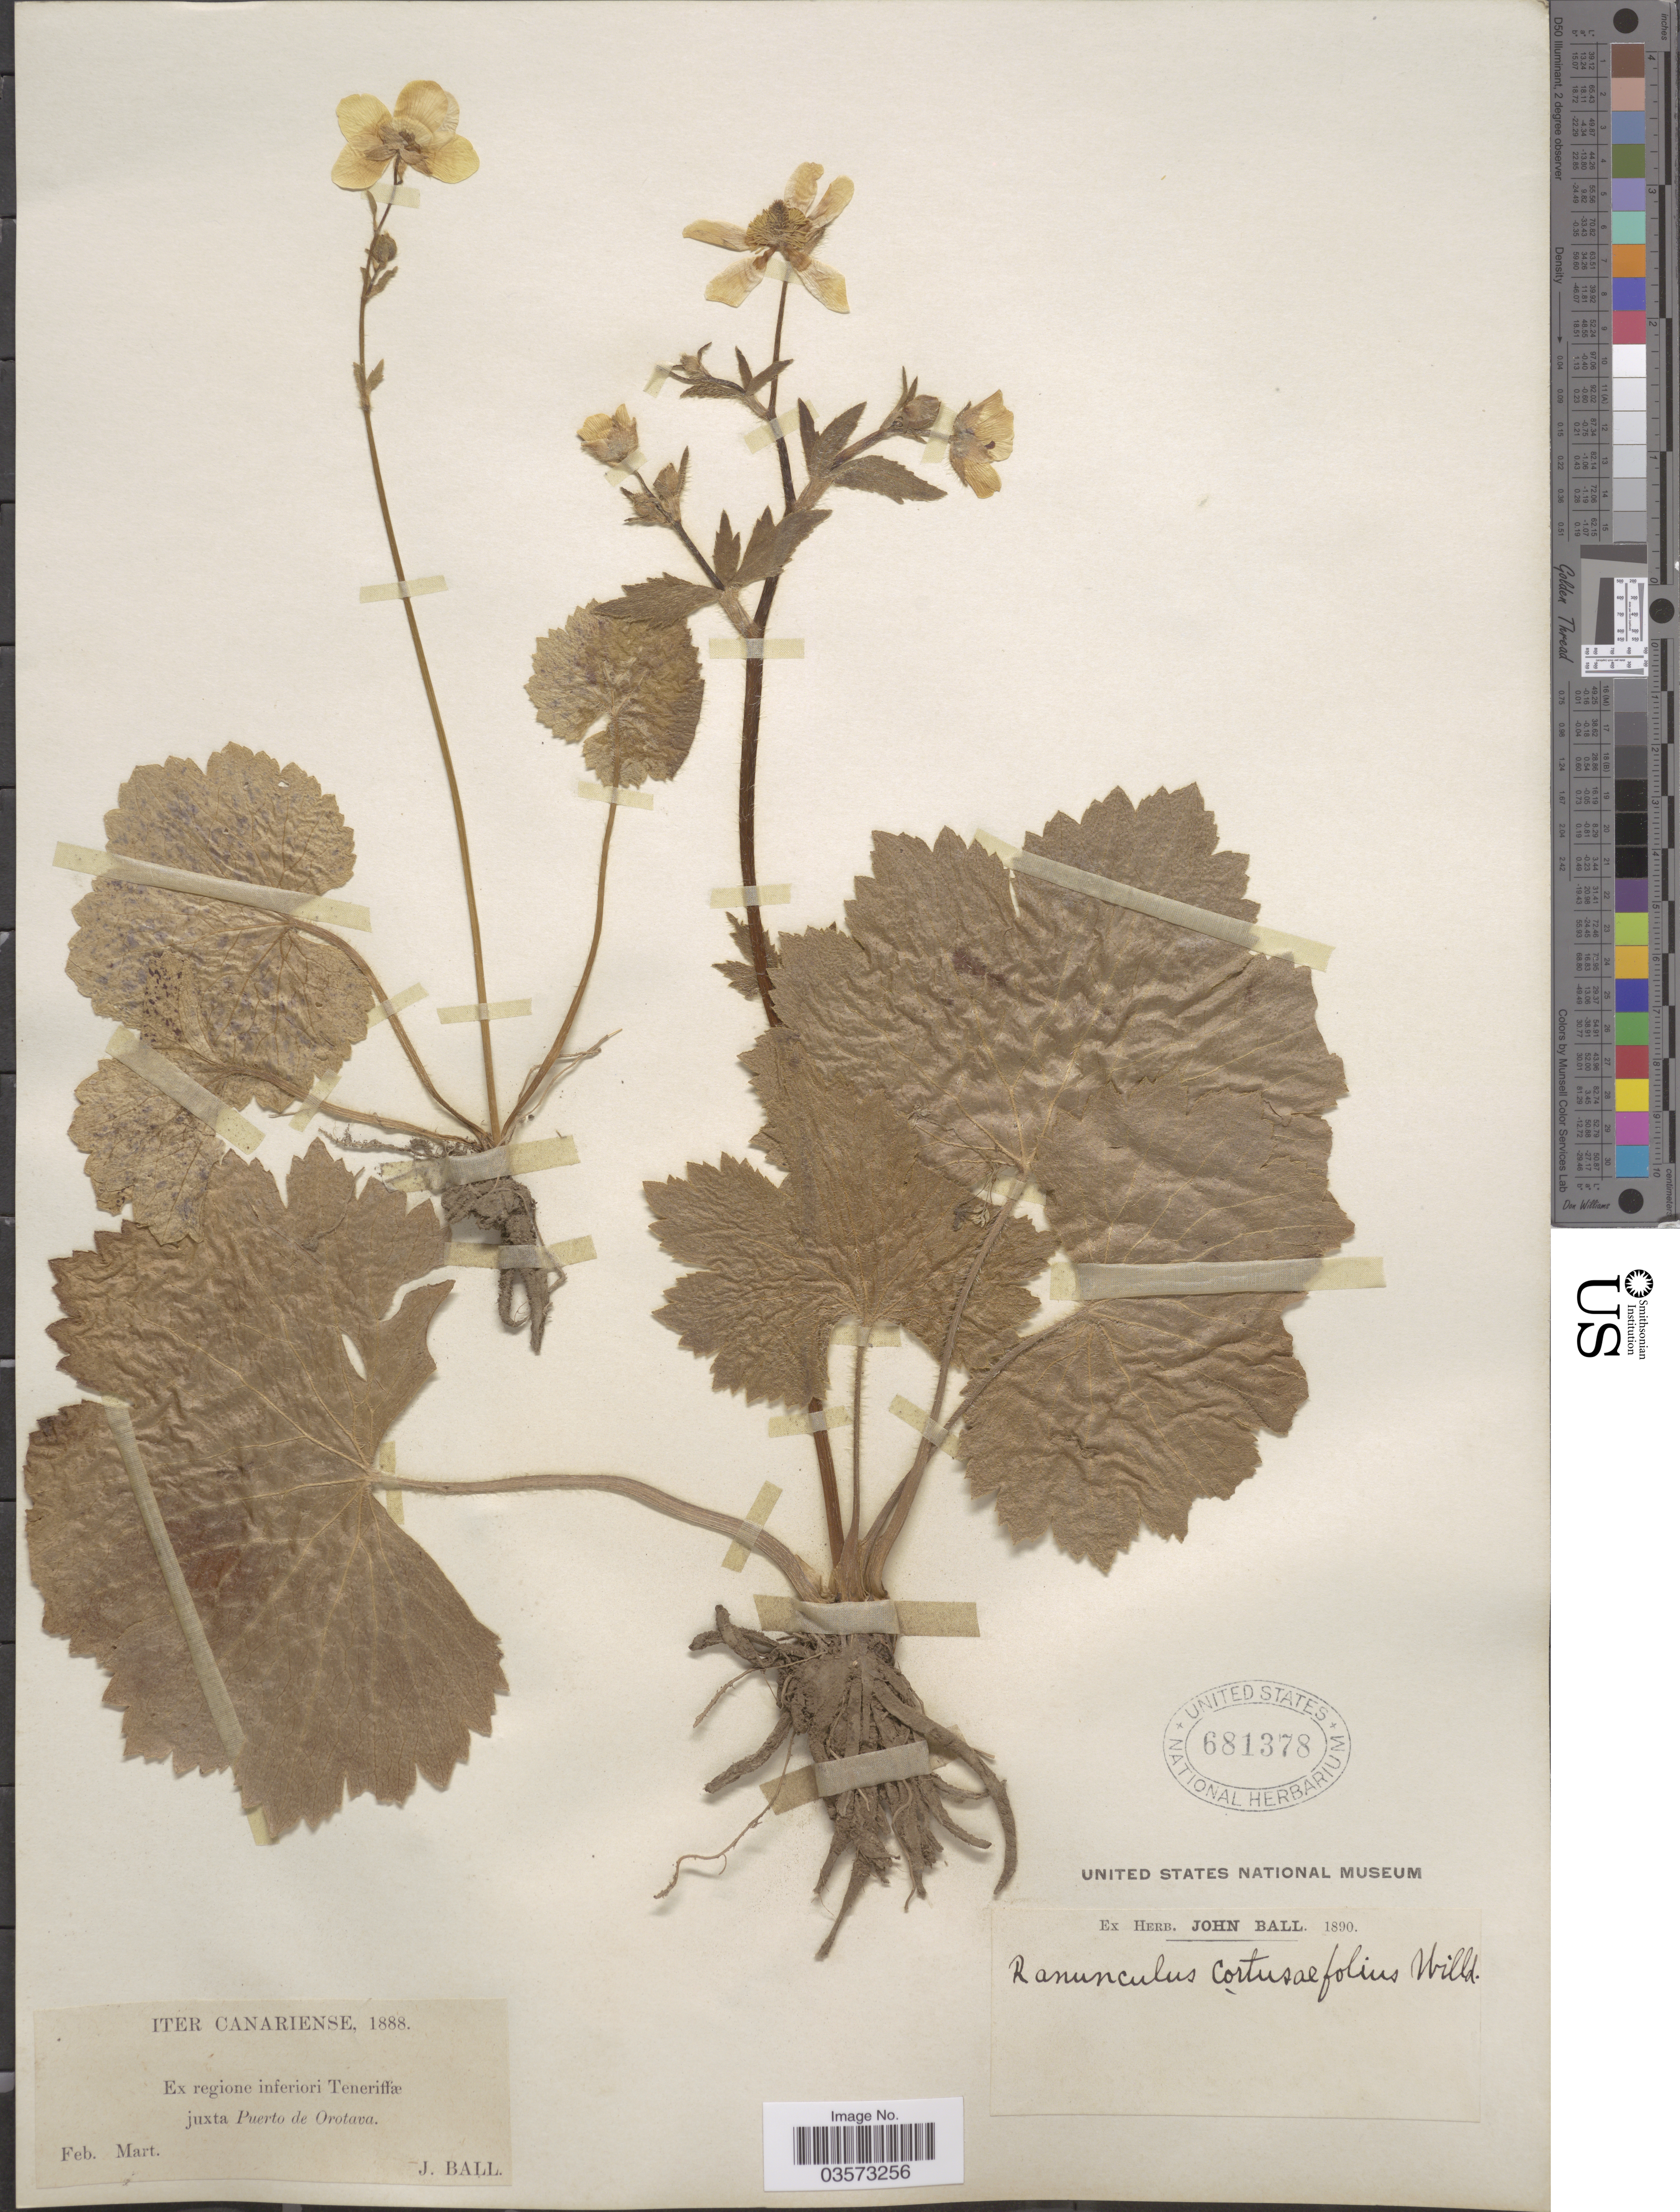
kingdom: Plantae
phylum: Tracheophyta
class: Magnoliopsida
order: Ranunculales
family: Ranunculaceae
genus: Ranunculus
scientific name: Ranunculus cortusifolius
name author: Willd.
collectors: J. Ball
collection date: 1888-02/1888-03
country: Spain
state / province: Canarias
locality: Iter Canariense. Ex regione inferiori Teneriffæ juxta Puerto de Orotava.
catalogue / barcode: US 681378